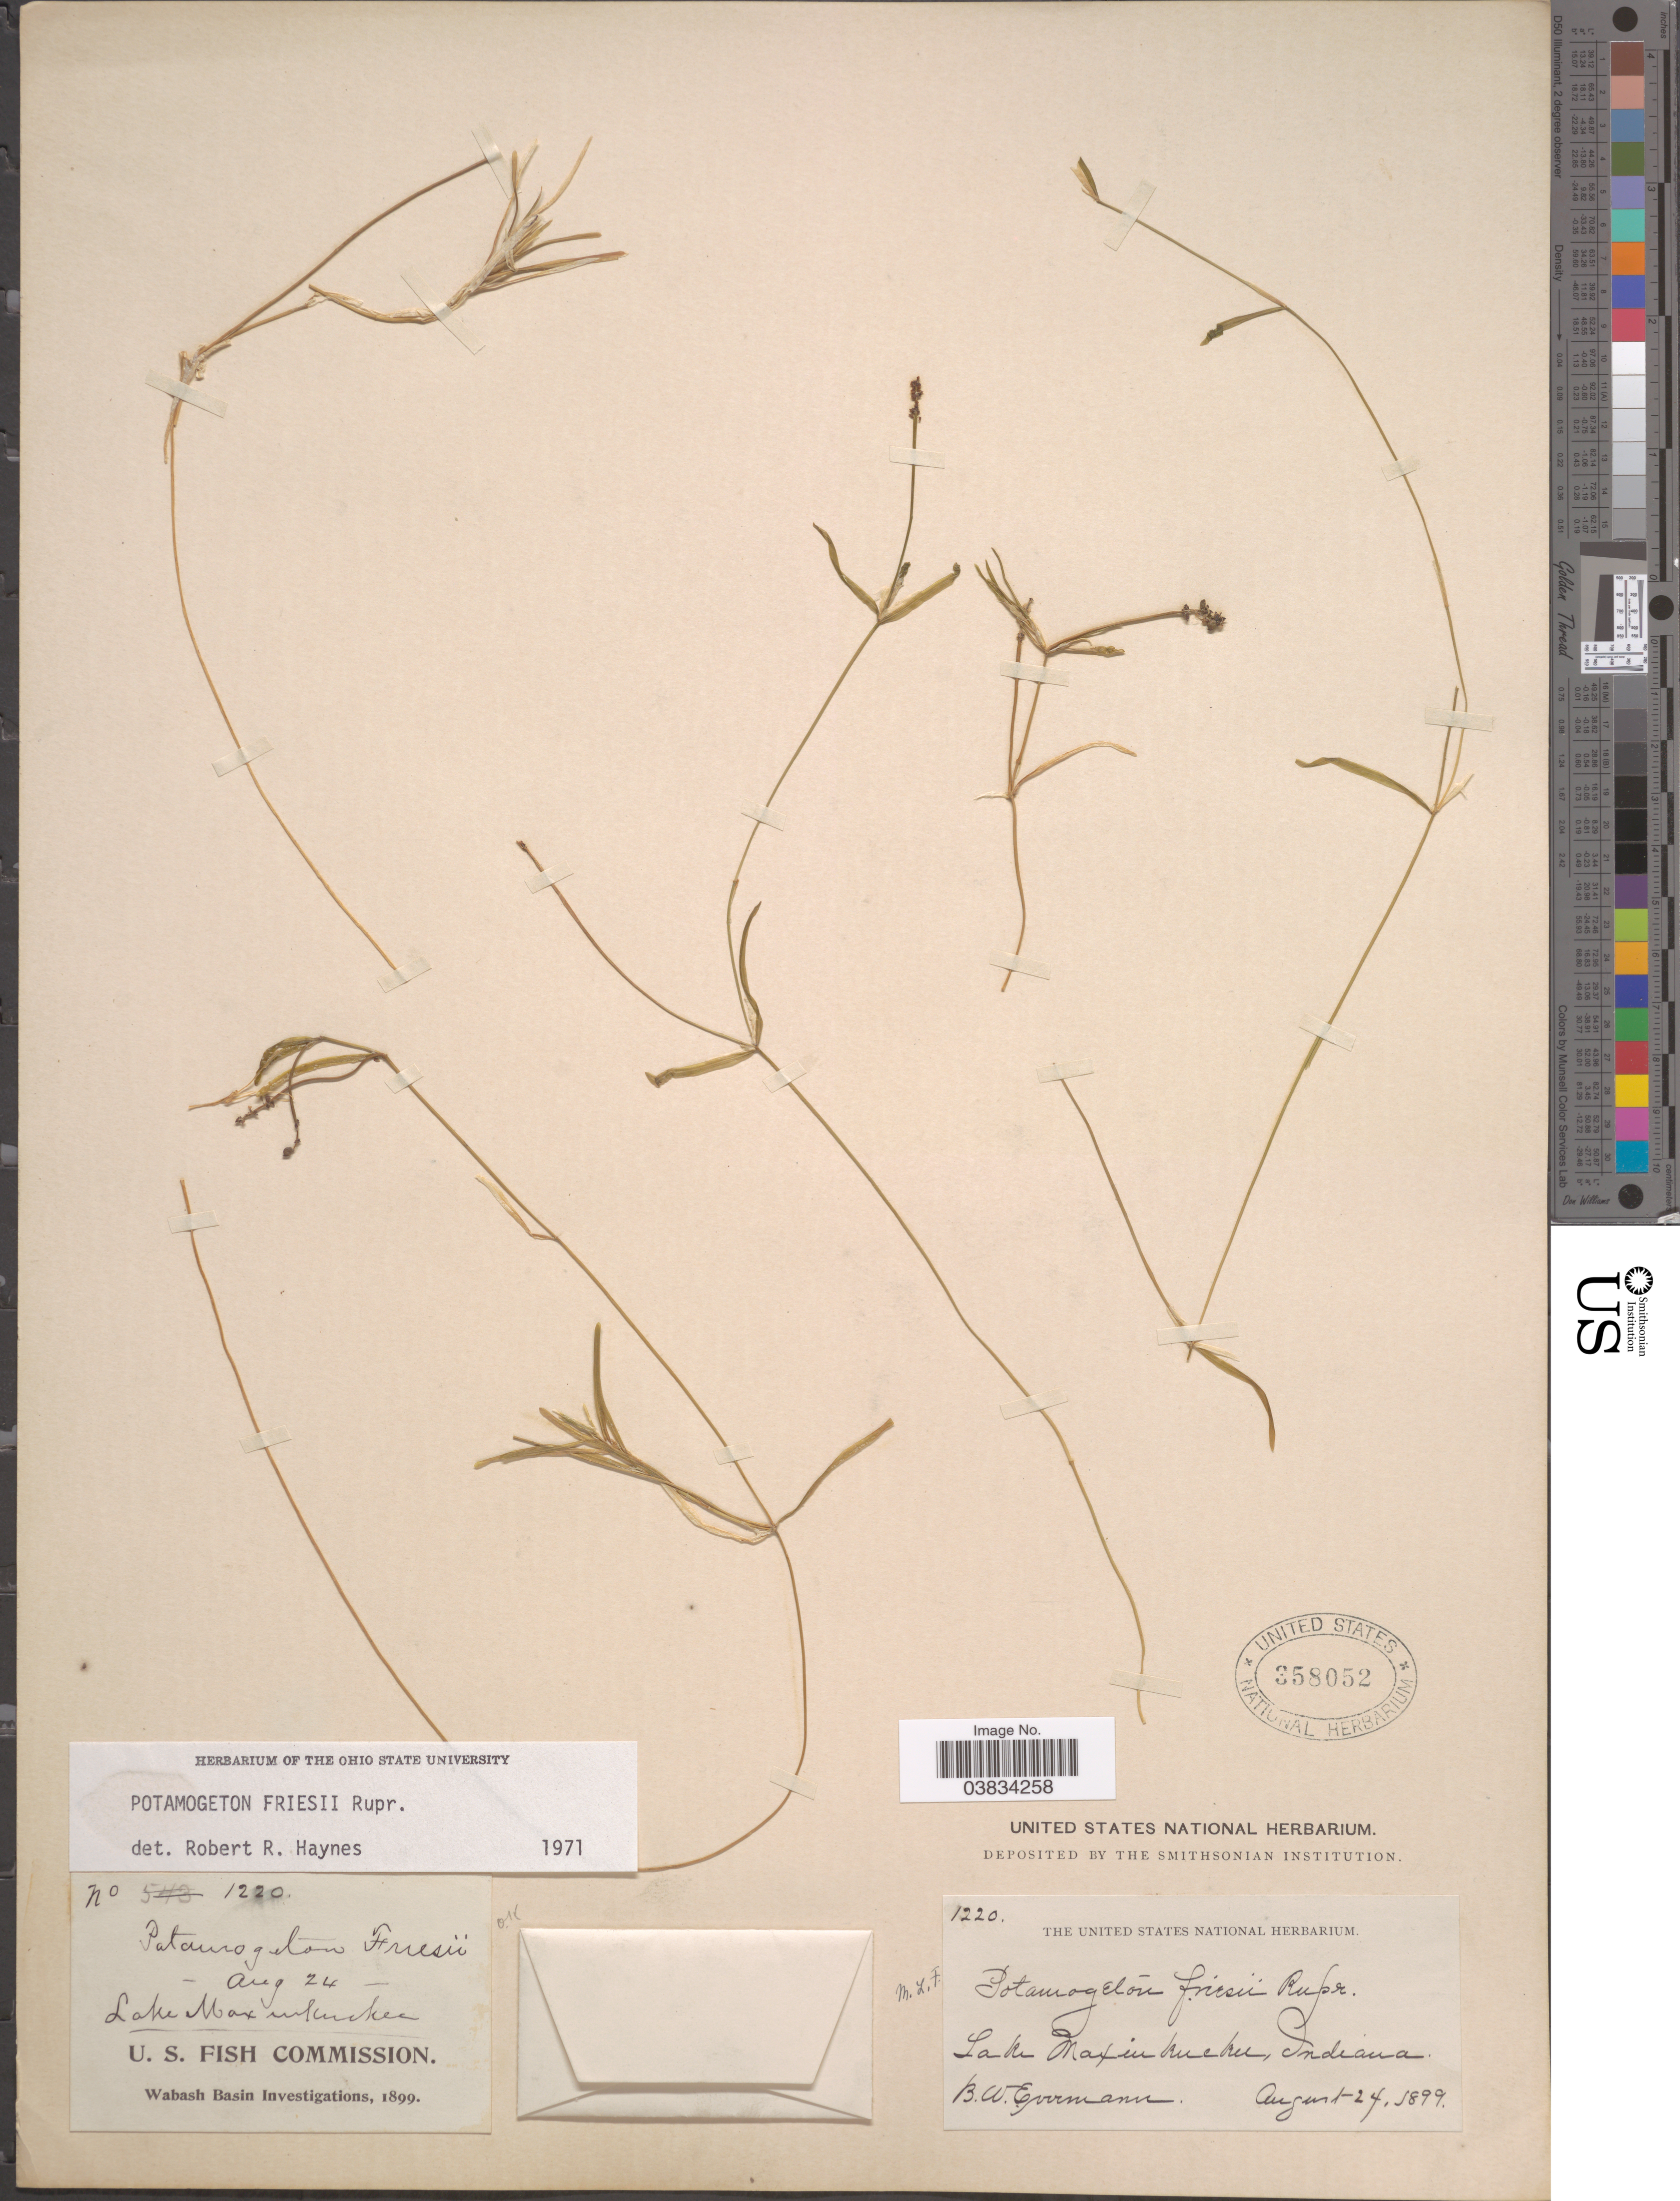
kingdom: Plantae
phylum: Tracheophyta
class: Liliopsida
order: Alismatales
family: Potamogetonaceae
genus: Potamogeton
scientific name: Potamogeton friesii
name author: Rupr.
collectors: B. W. Evermann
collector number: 1220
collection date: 1899-08-24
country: United States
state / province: Indiana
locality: Lake Maxinkuckee.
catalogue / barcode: US 358052